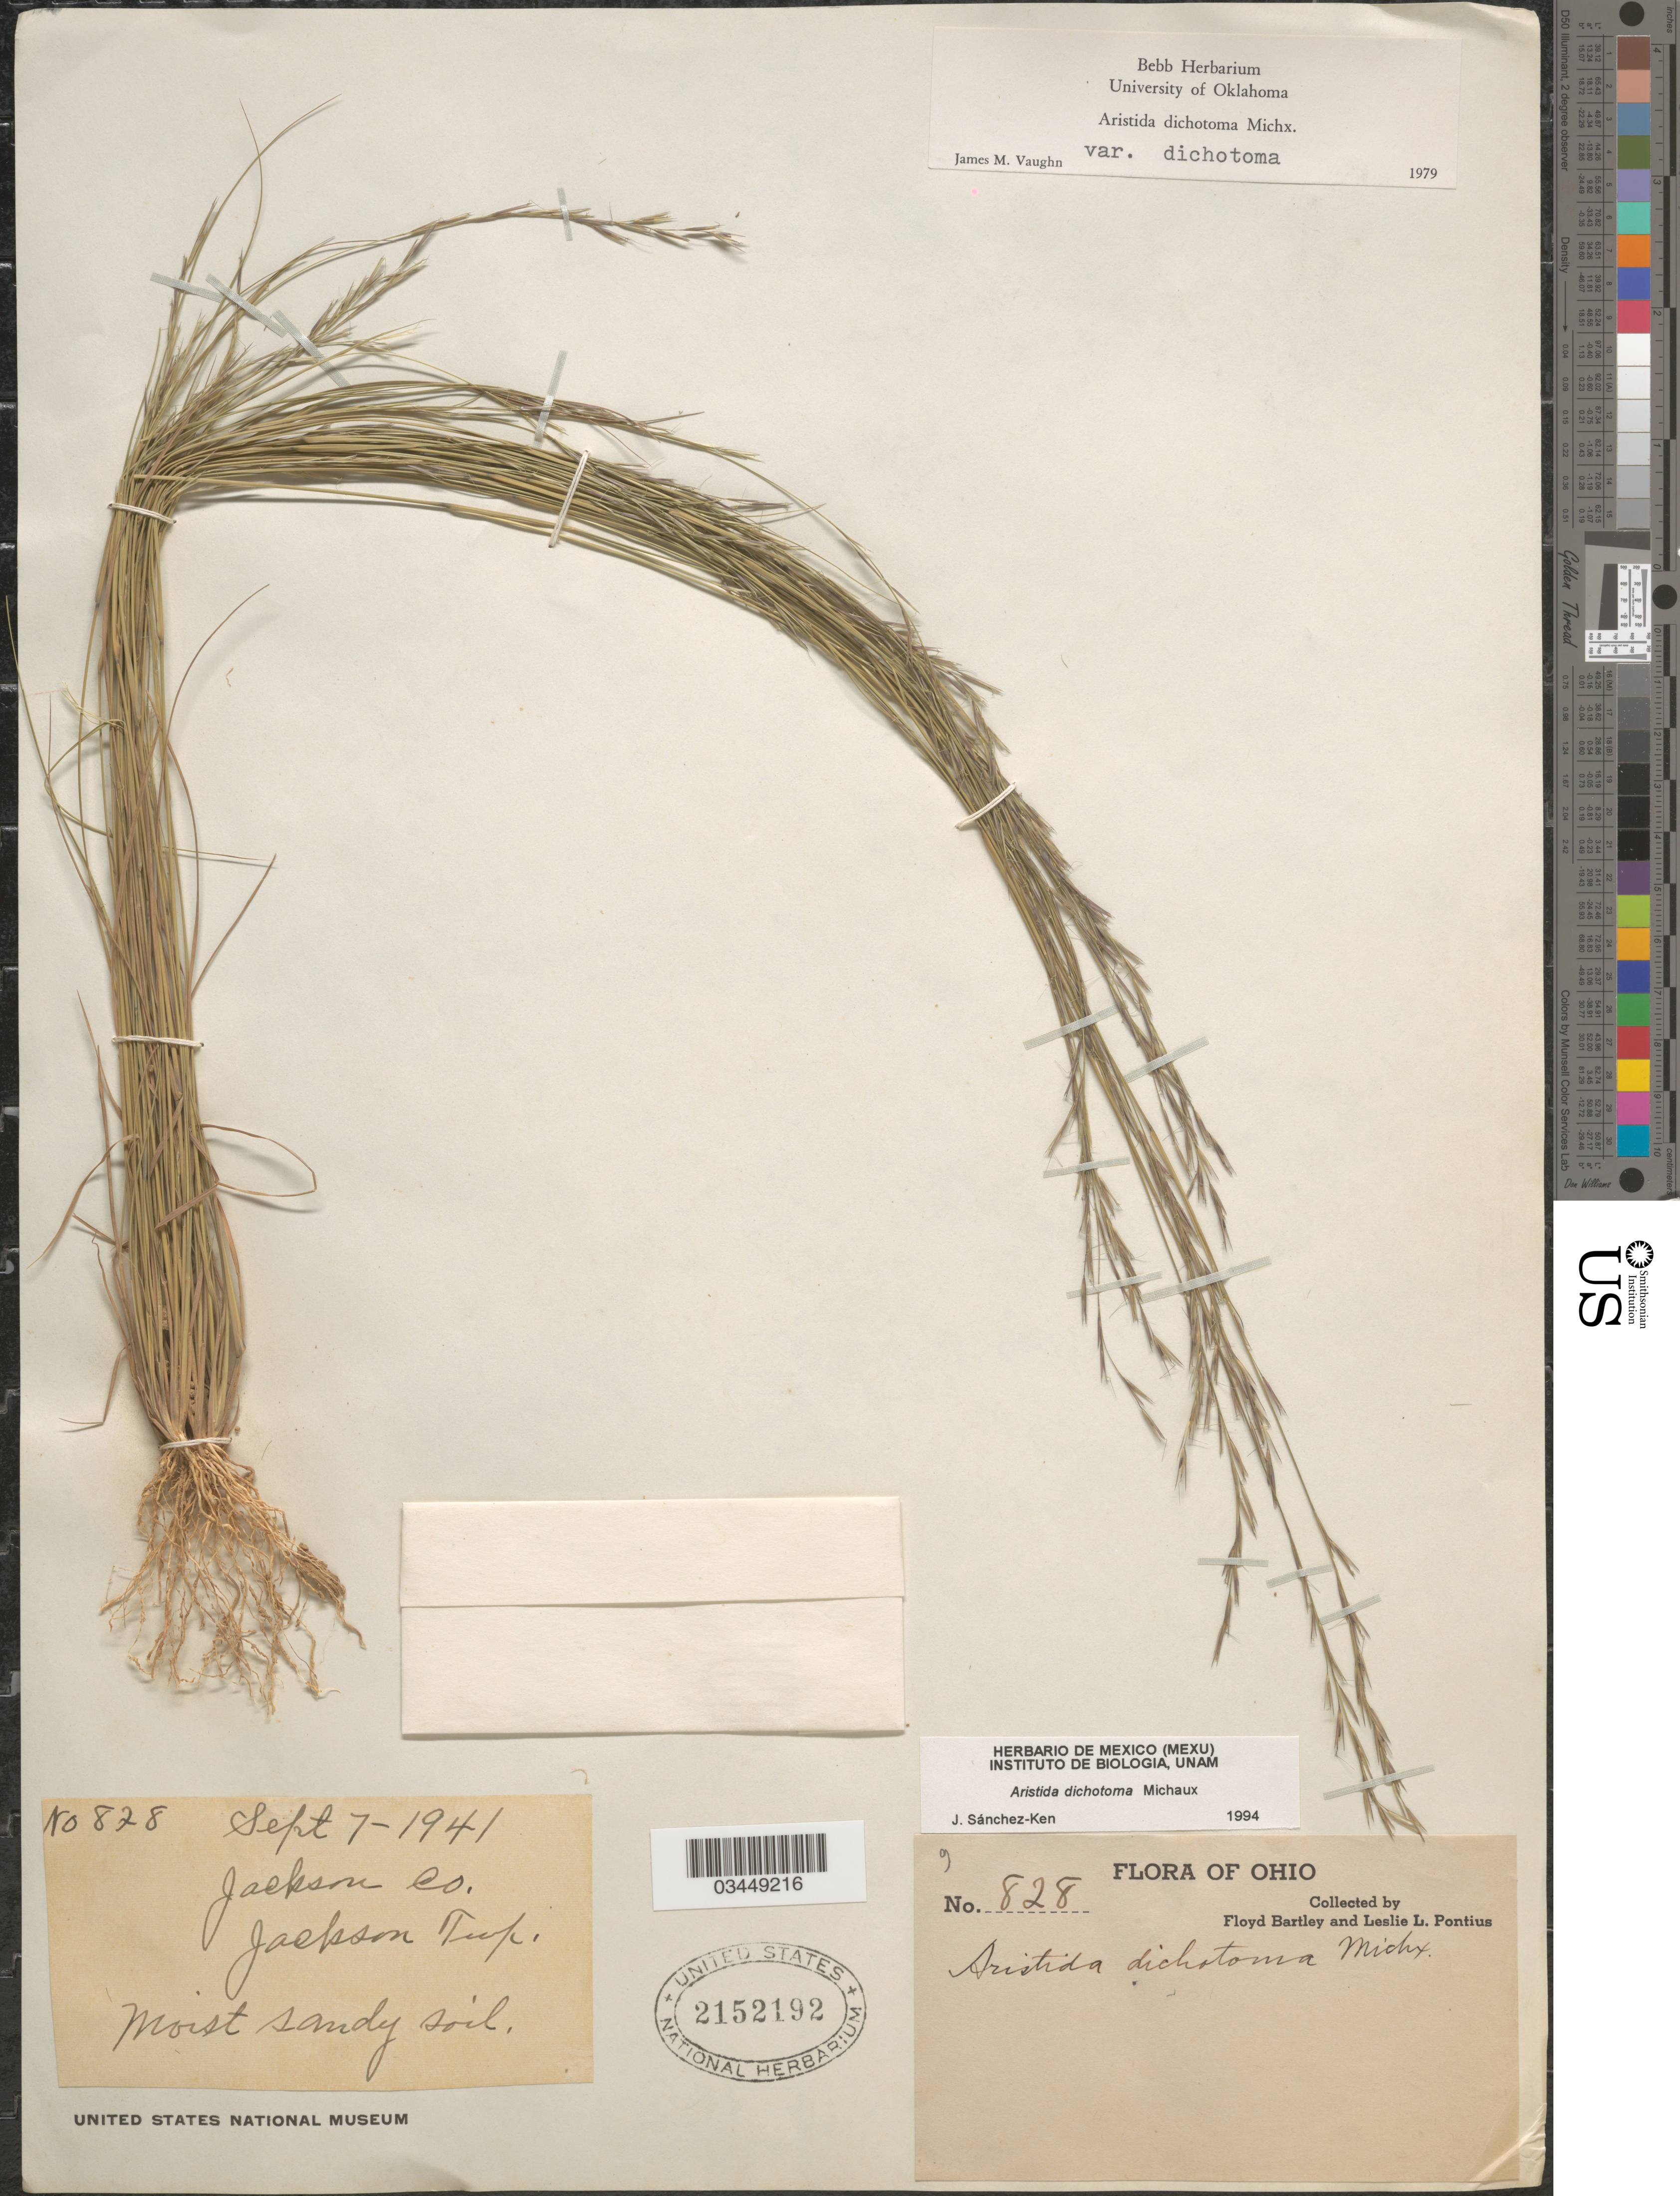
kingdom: Plantae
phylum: Tracheophyta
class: Liliopsida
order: Poales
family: Poaceae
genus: Aristida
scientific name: Aristida dichotoma var. dichotoma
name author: Michx.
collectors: F. Bartley & L. Pontius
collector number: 828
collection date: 1941-09-07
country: United States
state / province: Ohio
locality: Jackson Co. Jackson Twp.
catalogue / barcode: US 2152192